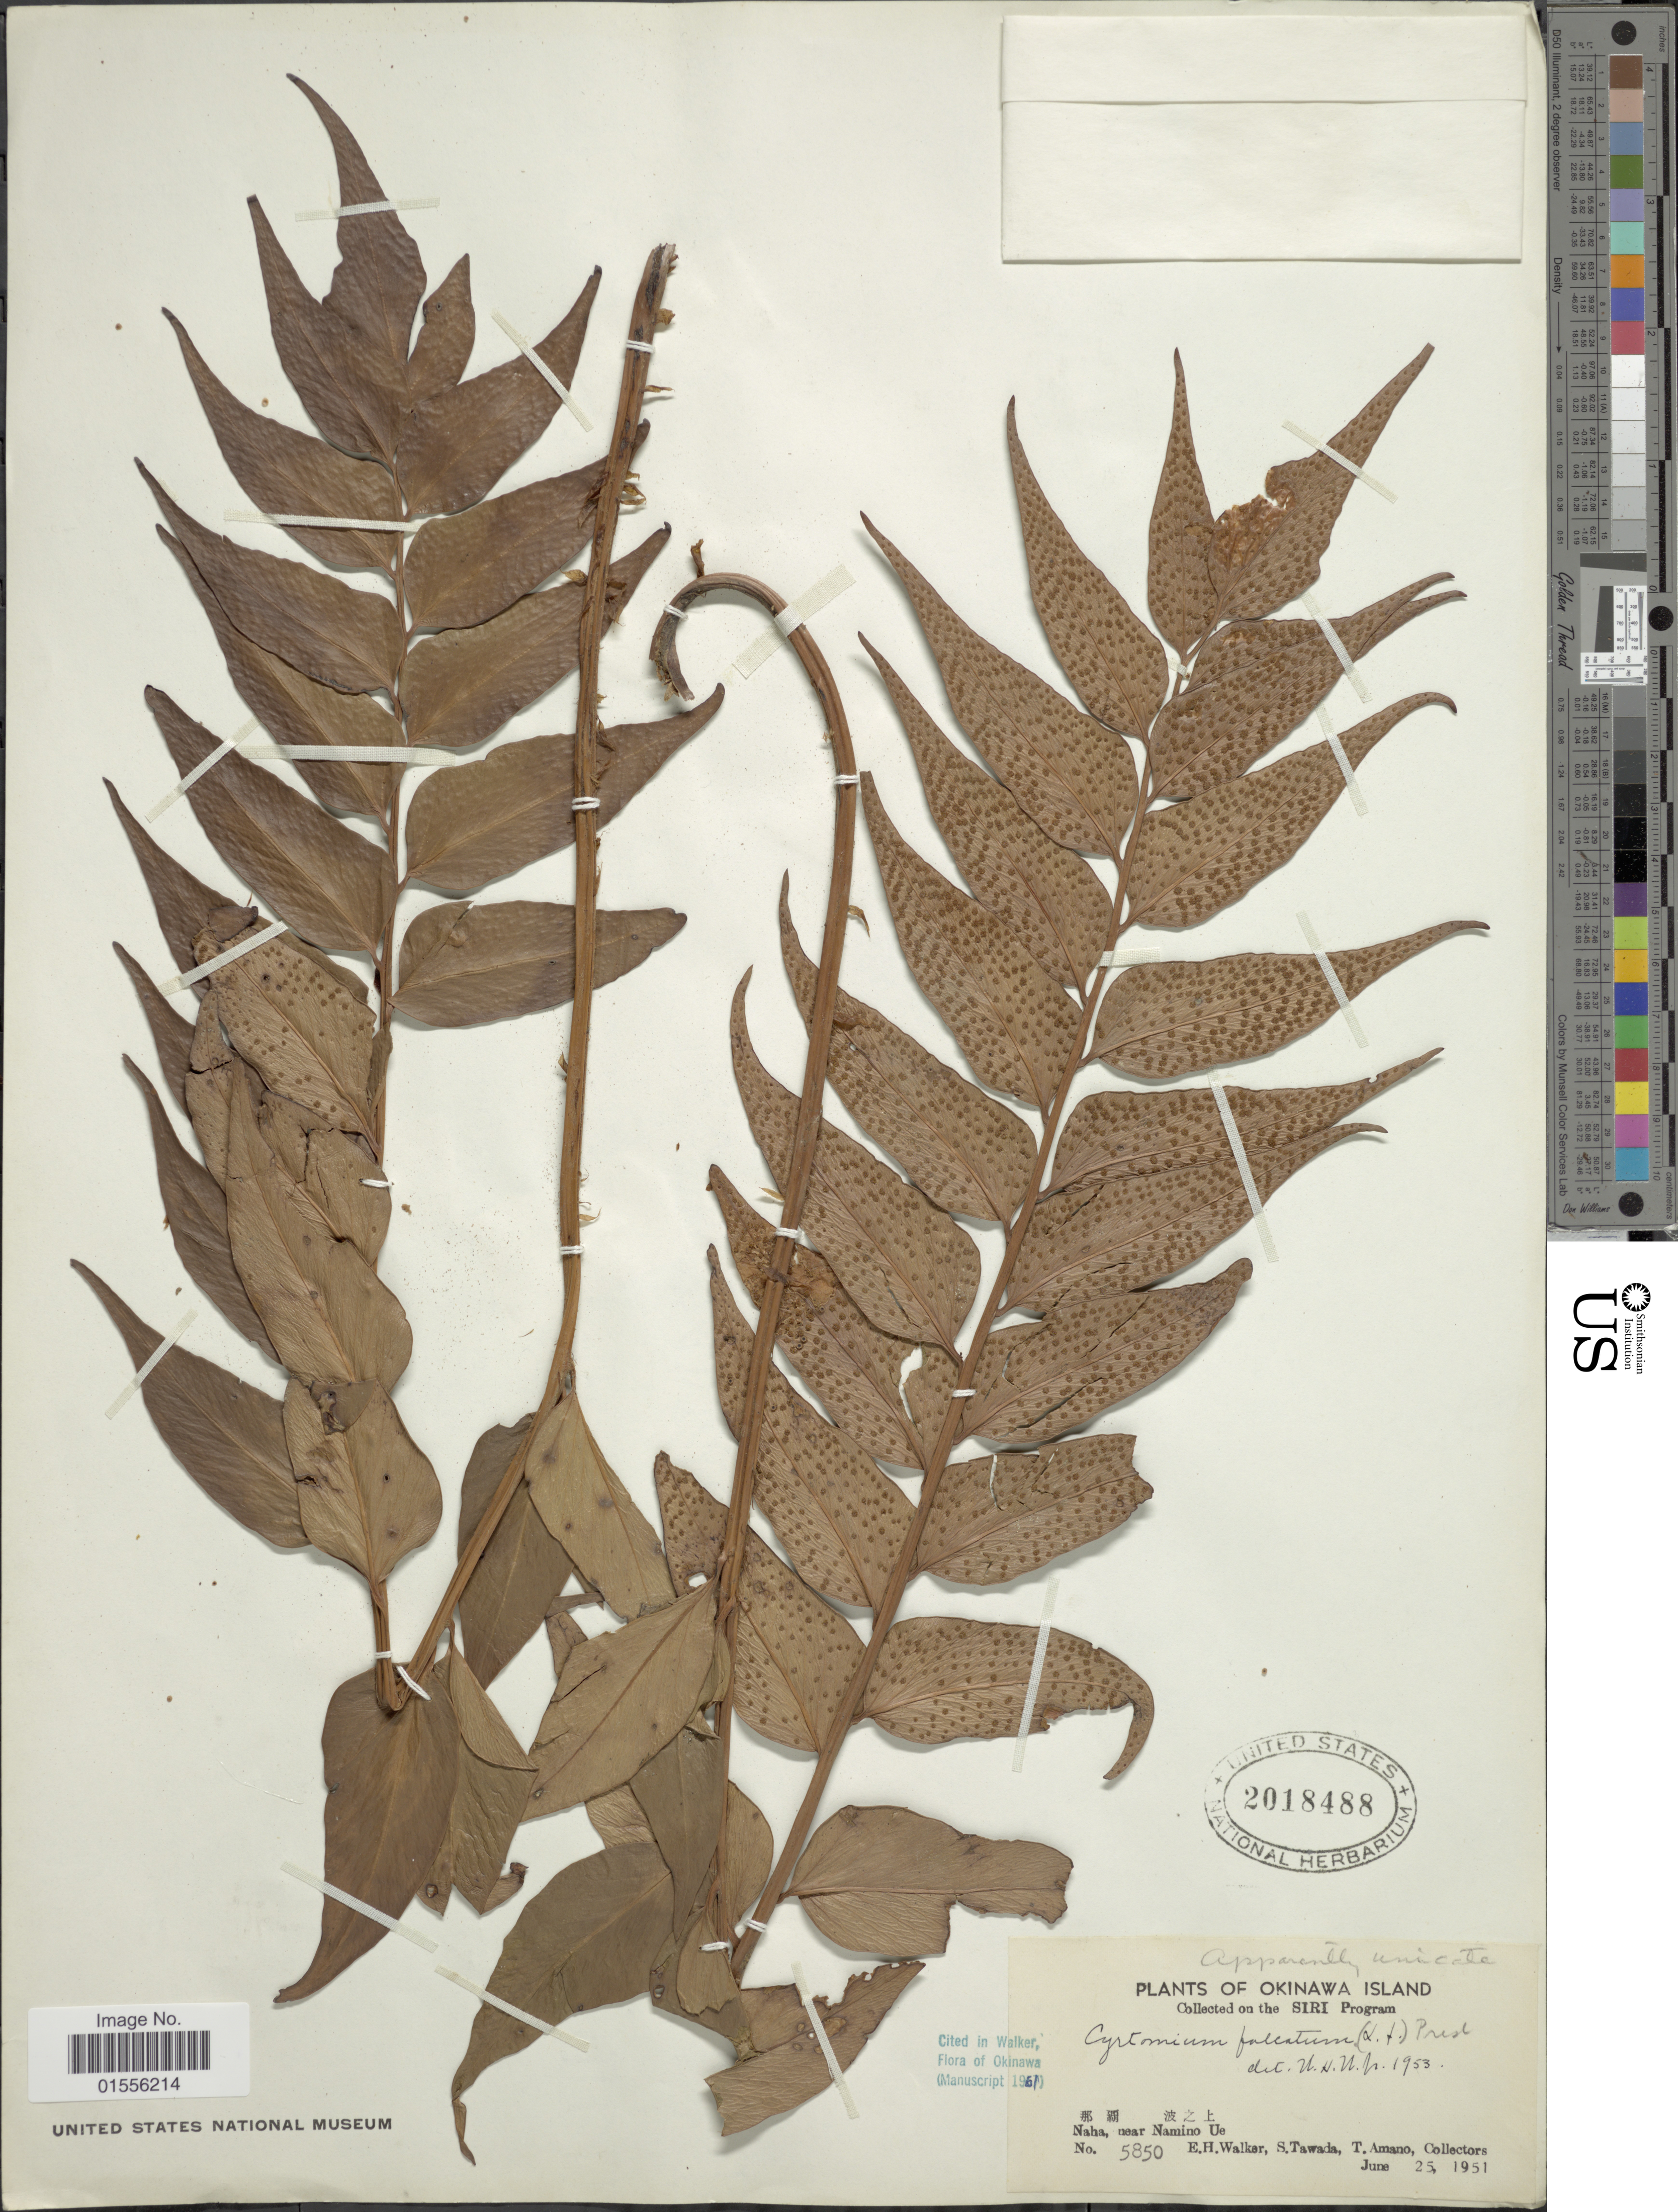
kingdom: Plantae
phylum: Tracheophyta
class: Polypodiopsida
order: Polypodiales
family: Dryopteridaceae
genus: Cyrtomium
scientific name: Cyrtomium falcatum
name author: (L. f.) C. Presl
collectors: E. H. Walker, S. Tawada & T. Amano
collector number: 5850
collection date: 1951-06-25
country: Japan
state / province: Okinawa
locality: Okinawa islands, Naha, near Namino ue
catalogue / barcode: US 2018488